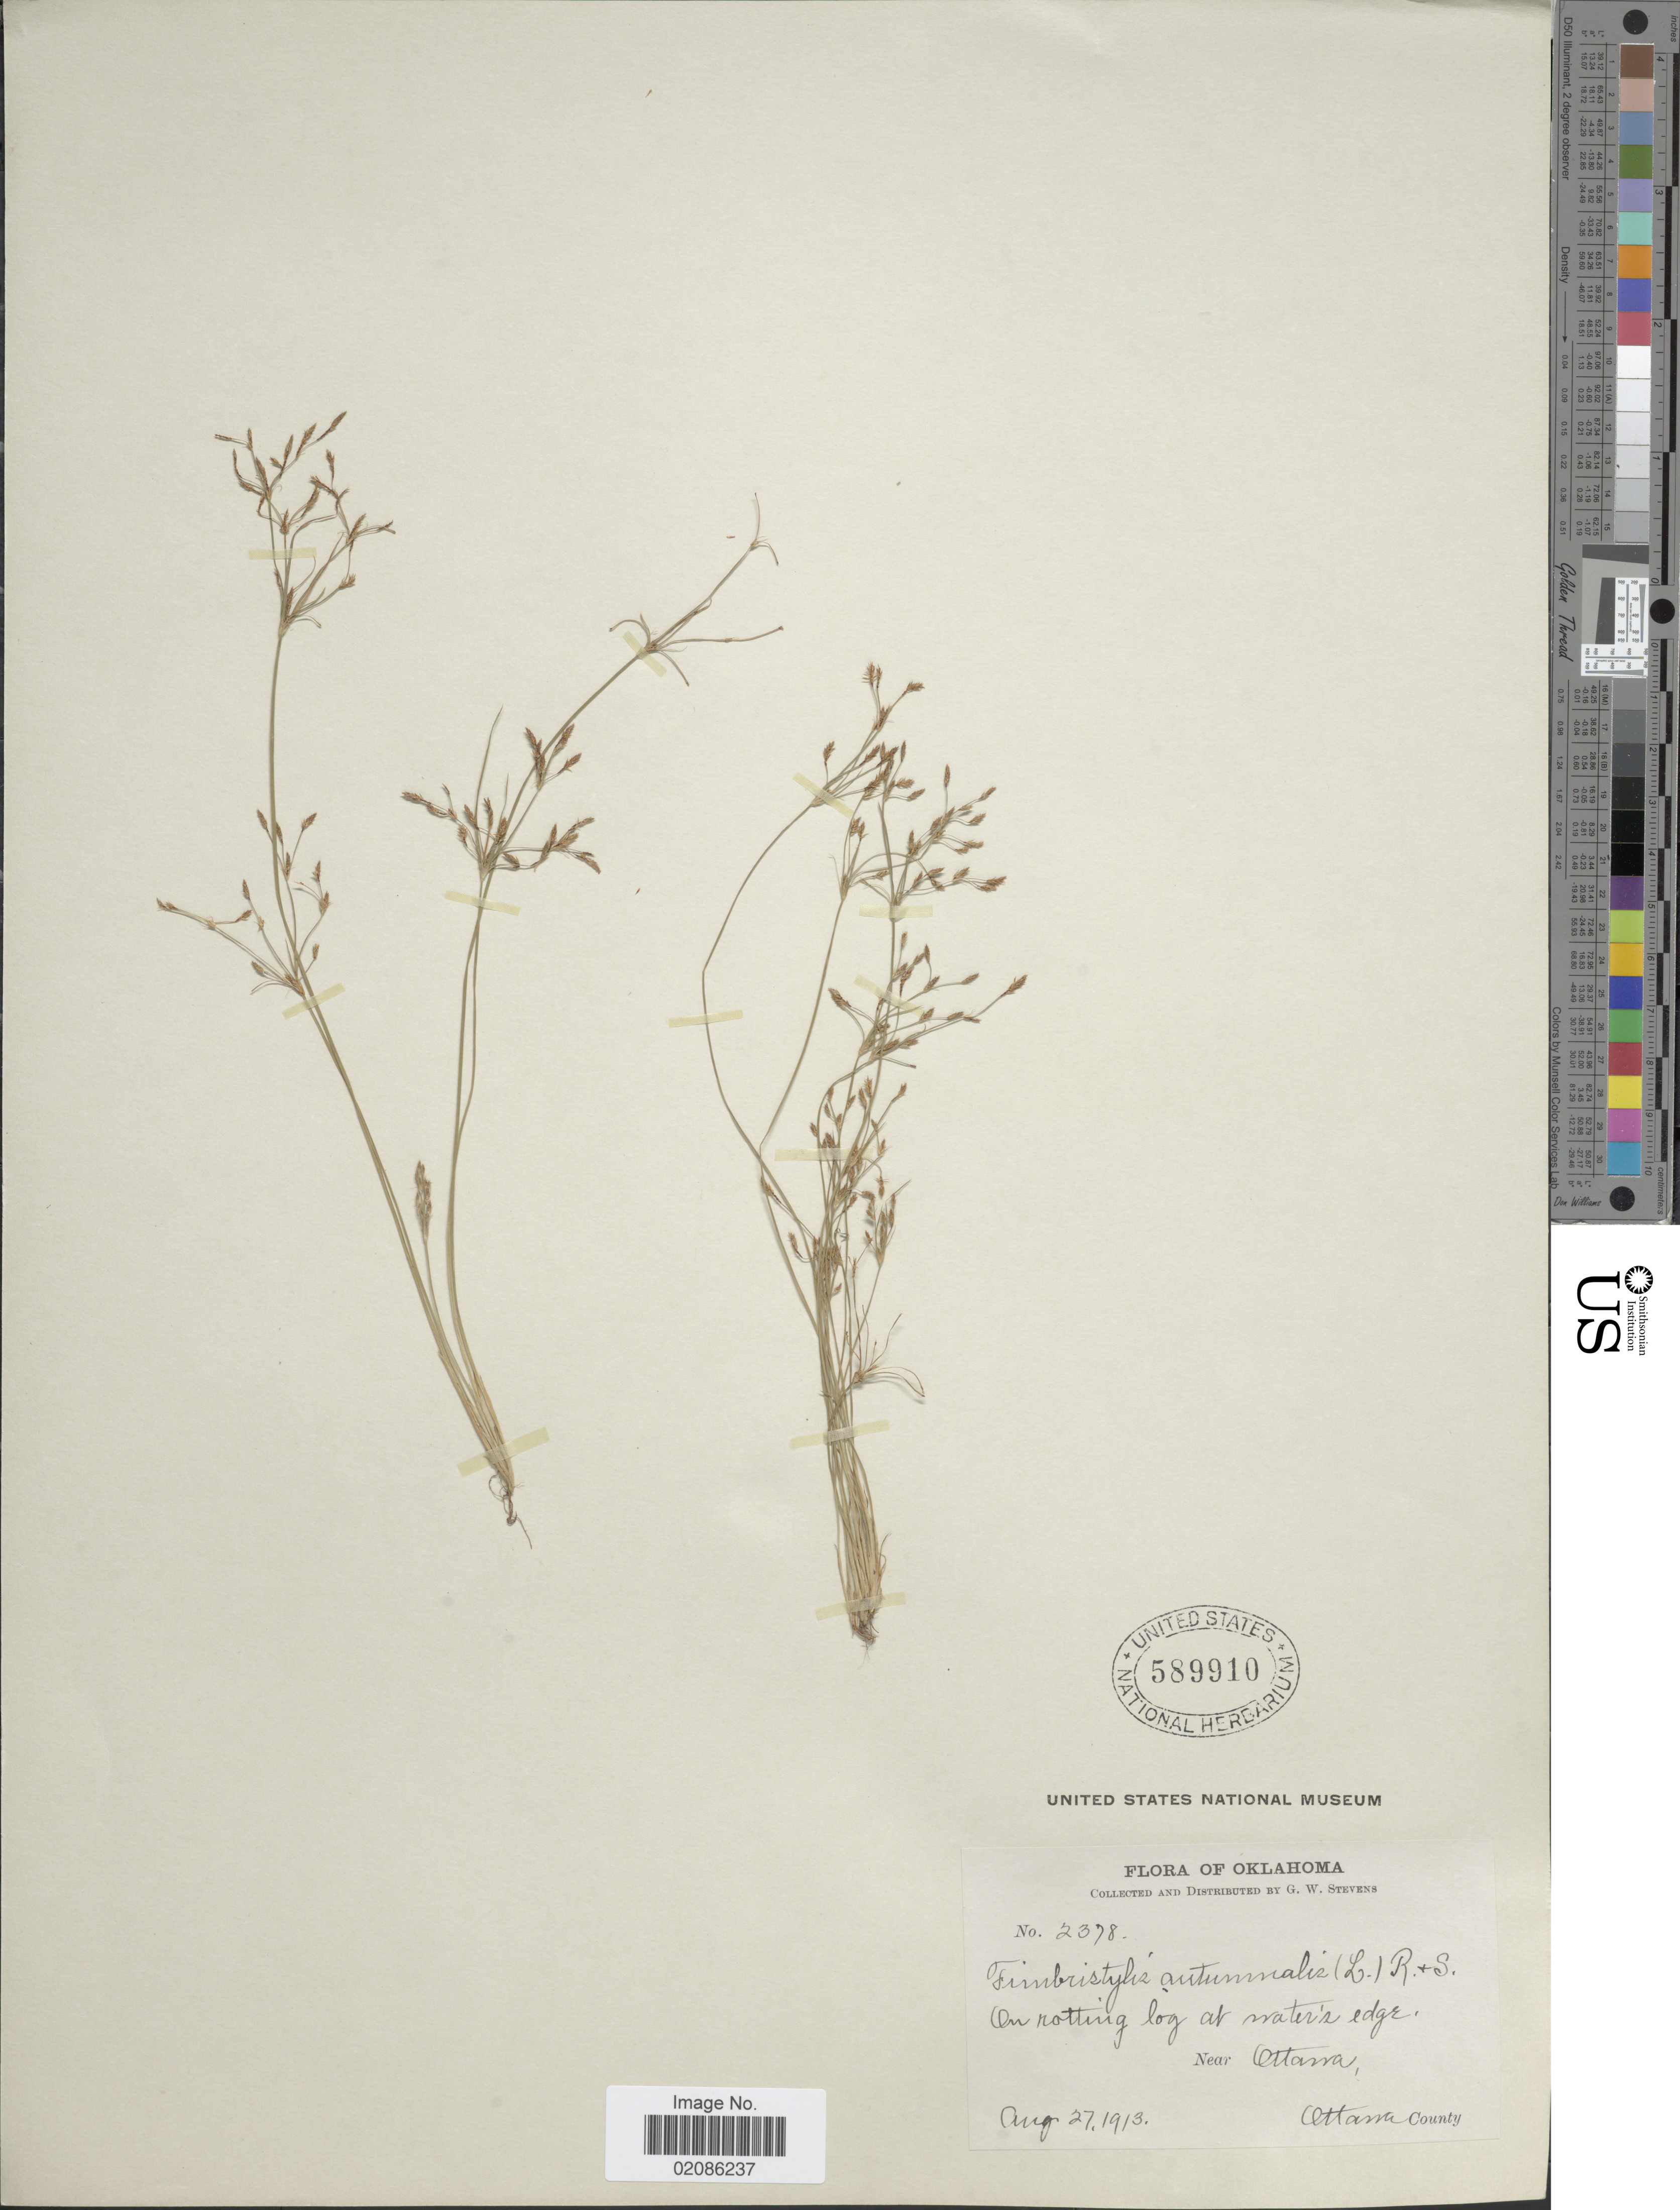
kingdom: Plantae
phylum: Tracheophyta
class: Liliopsida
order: Poales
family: Cyperaceae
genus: Fimbristylis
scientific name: Fimbristylis autumnalis (L.) Roem. & Schult.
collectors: G. W. Stevens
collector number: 2378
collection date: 1913-08-27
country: United States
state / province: Oklahoma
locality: On notting log at water's edge, Near Ottawa, Ottawa County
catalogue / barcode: US 589910